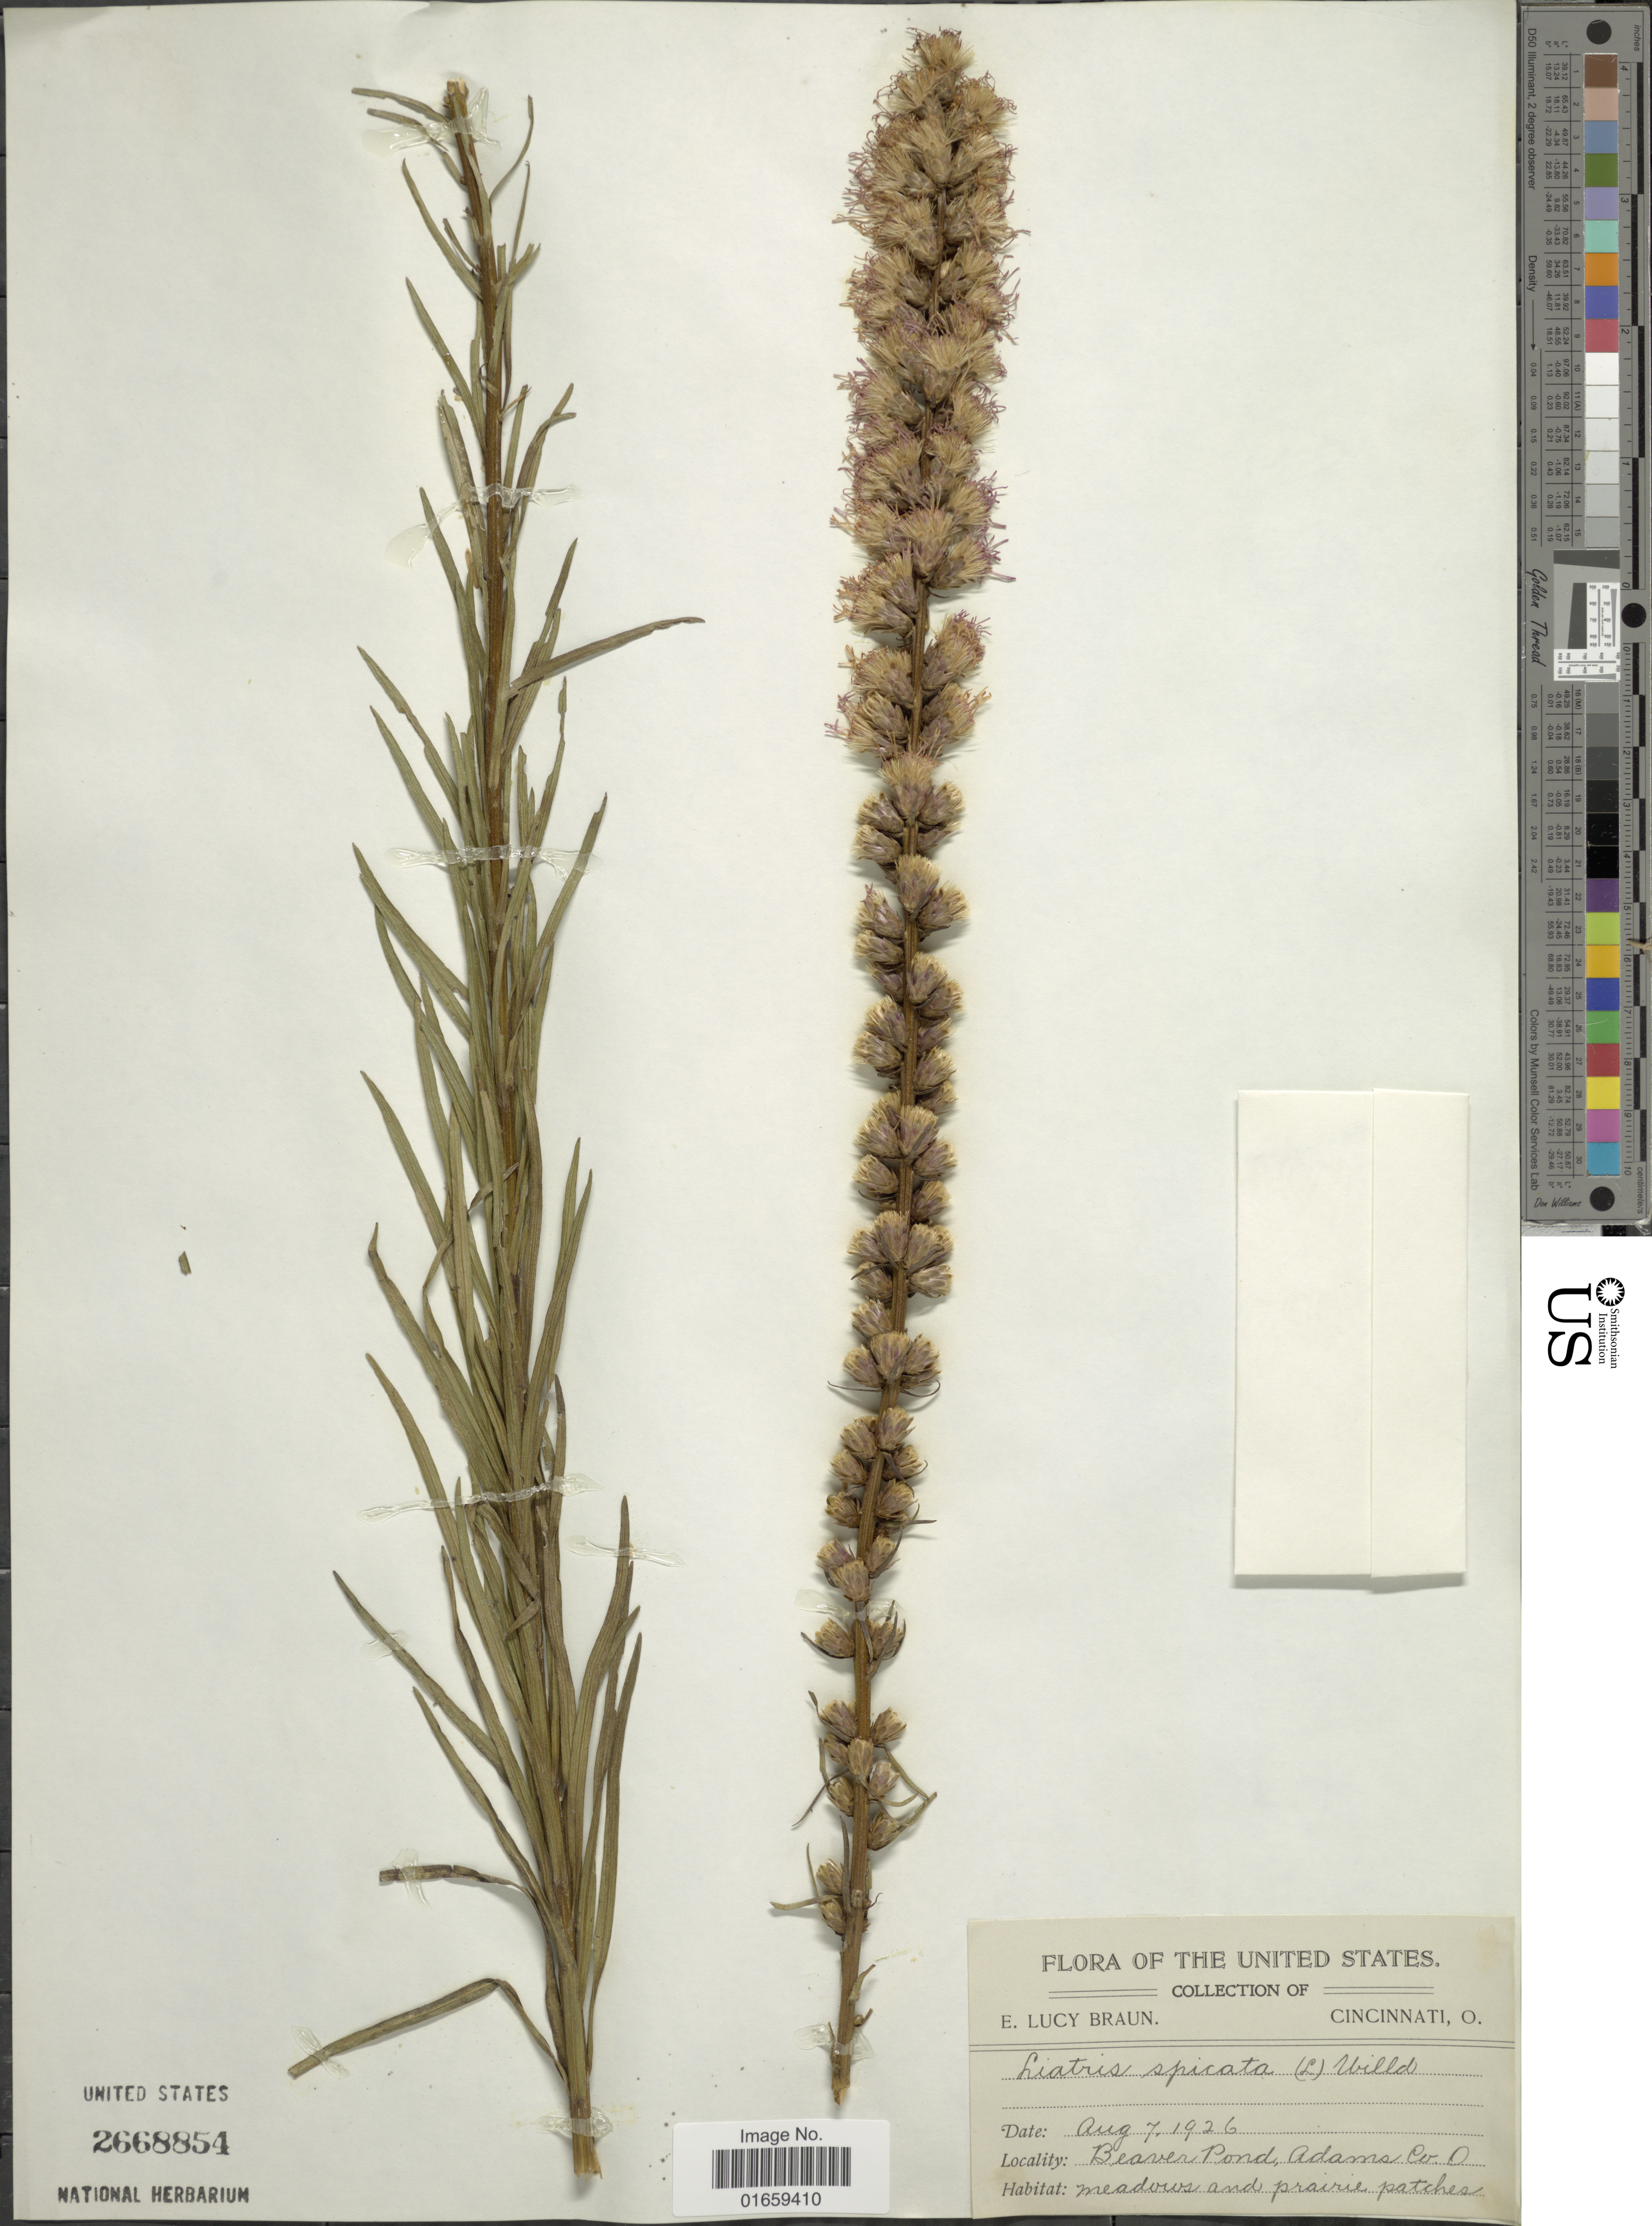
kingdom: Plantae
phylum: Tracheophyta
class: Magnoliopsida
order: Asterales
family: Asteraceae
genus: Liatris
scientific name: Liatris spicata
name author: (L.) Willd.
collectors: E. L. Braun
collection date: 1926-08-07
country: United States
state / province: Ohio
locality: Beaver Pond, Adams Co. O.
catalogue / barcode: US 2668854